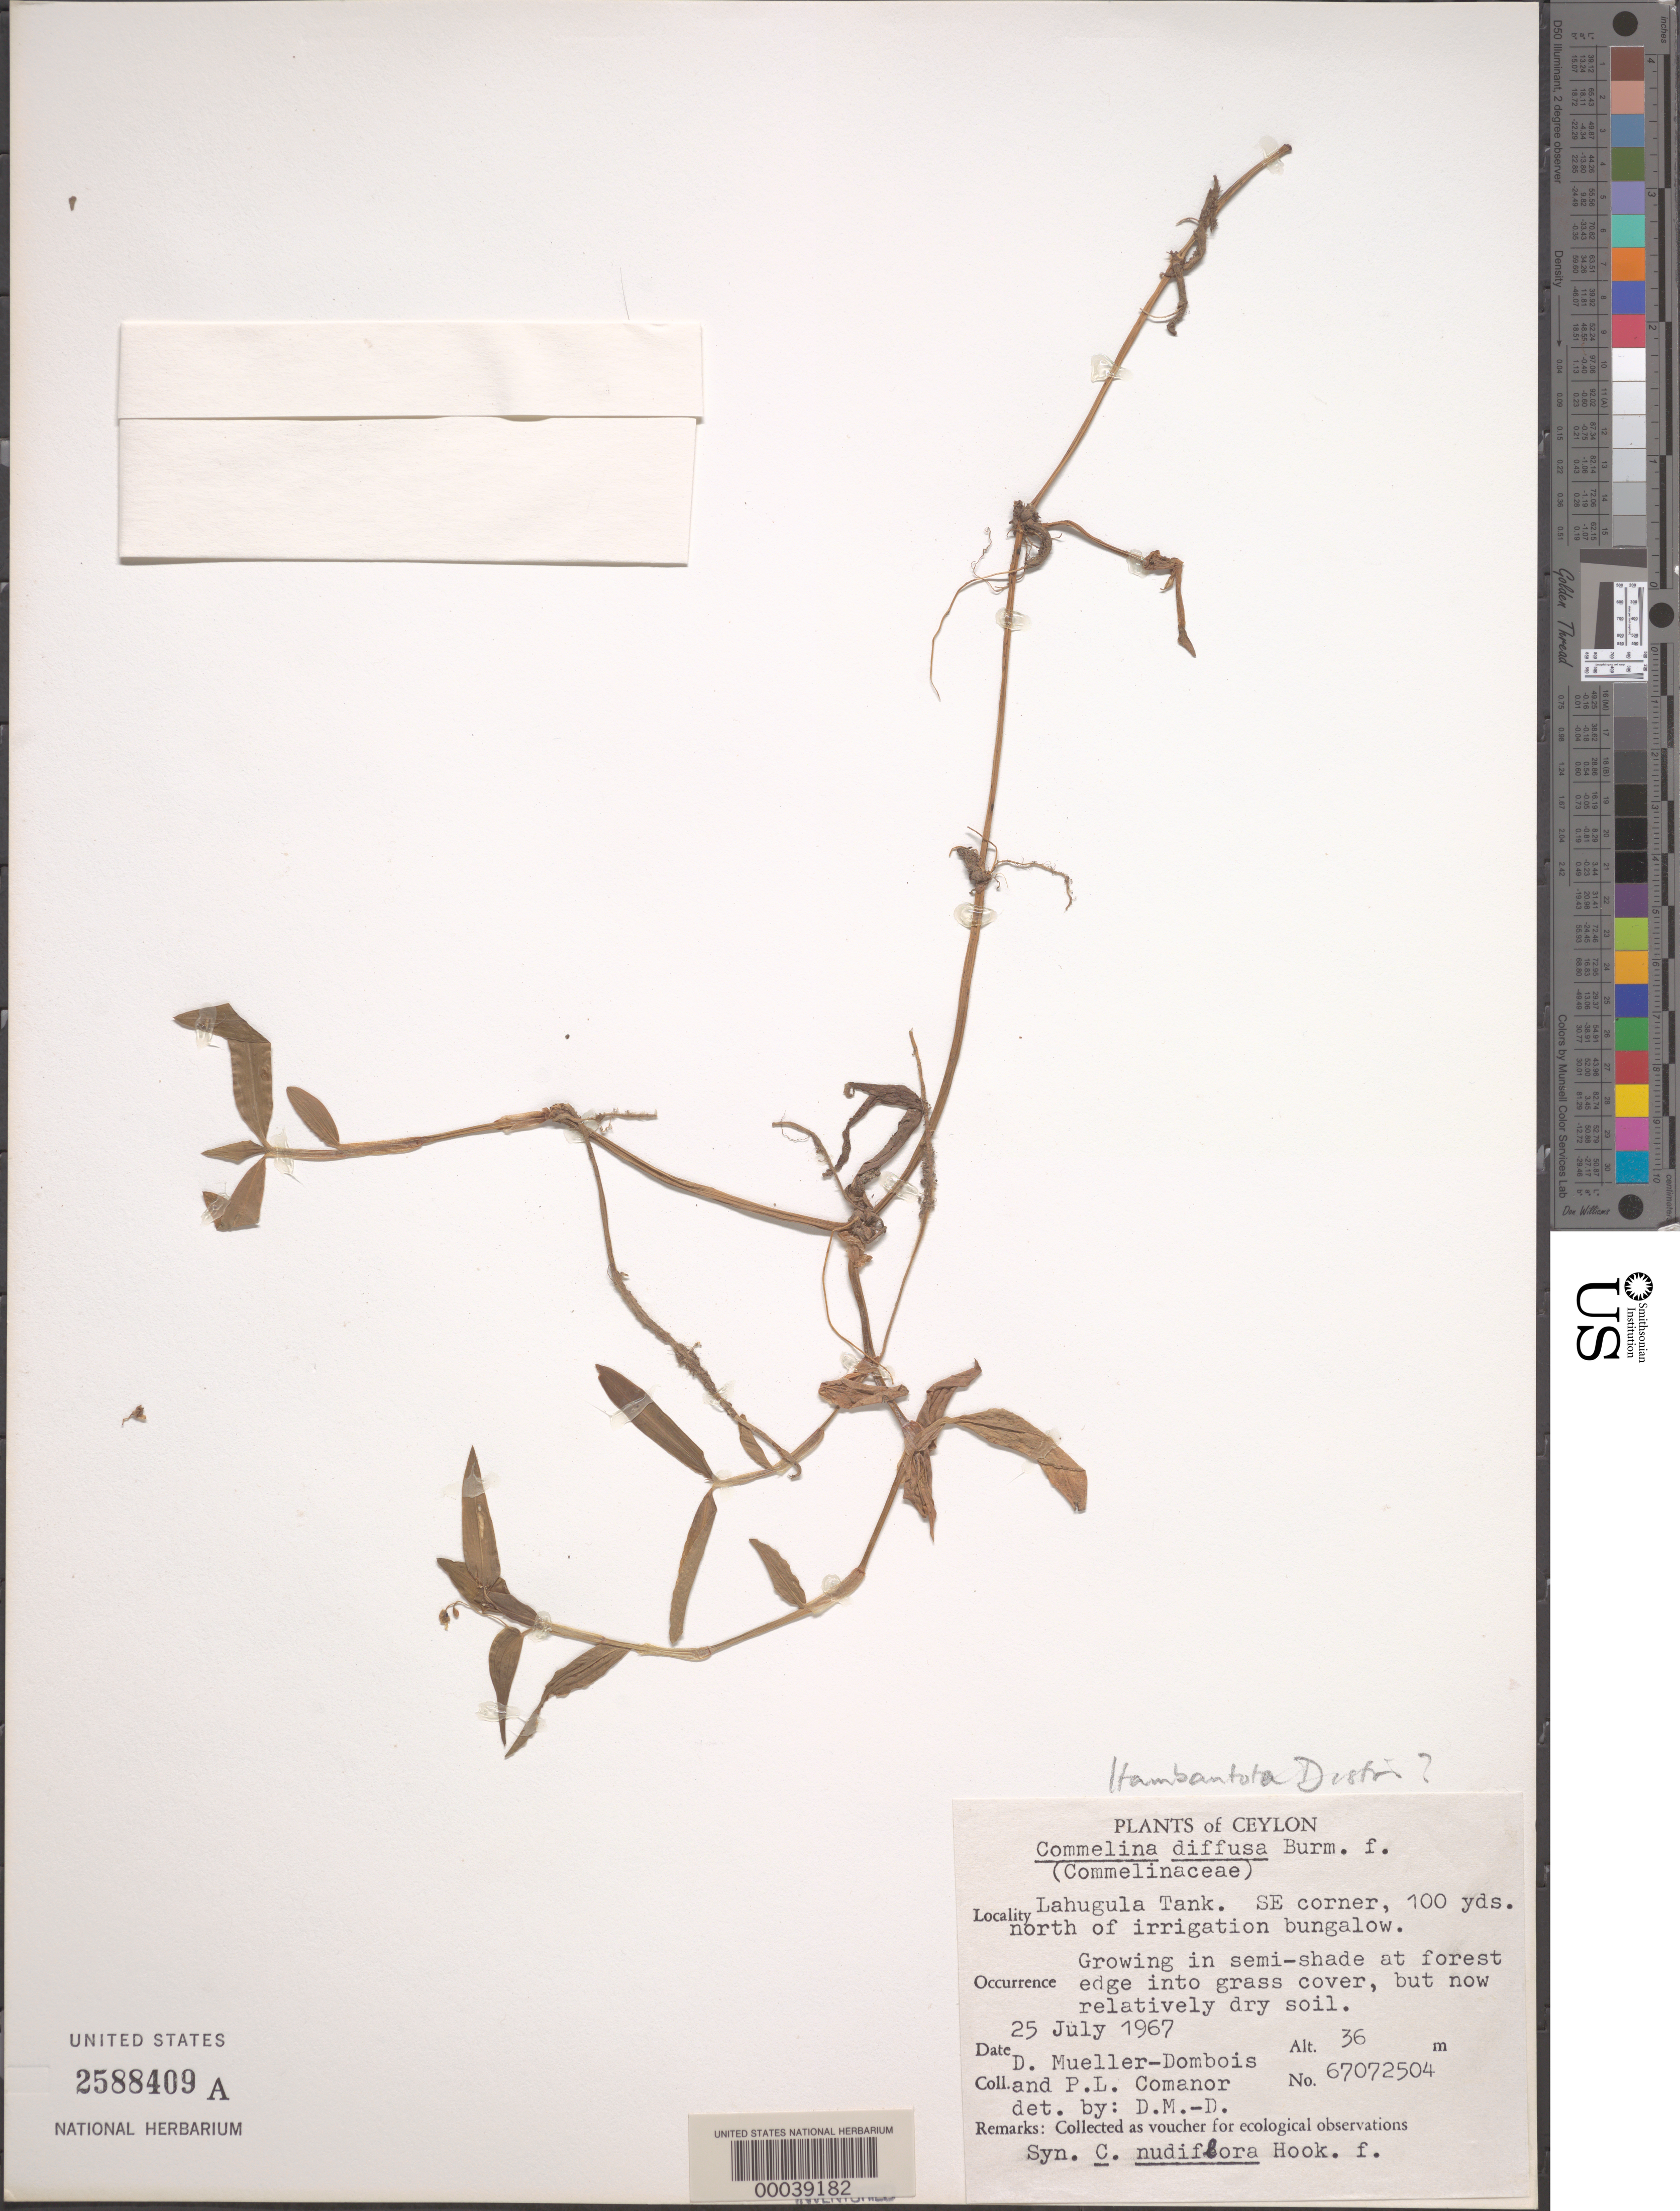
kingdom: Plantae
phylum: Tracheophyta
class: Liliopsida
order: Commelinales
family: Commelinaceae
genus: Commelina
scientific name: Commelina diffusa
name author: Burm. f.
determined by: Mueller-Dombois, D.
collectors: D. Mueller-Dombois & P. Comanor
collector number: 67072504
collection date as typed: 25 Jul 1967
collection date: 1967-07-25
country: Sri Lanka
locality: Lahugula tank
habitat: Semi-shade, forest edge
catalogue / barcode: US 2588409A